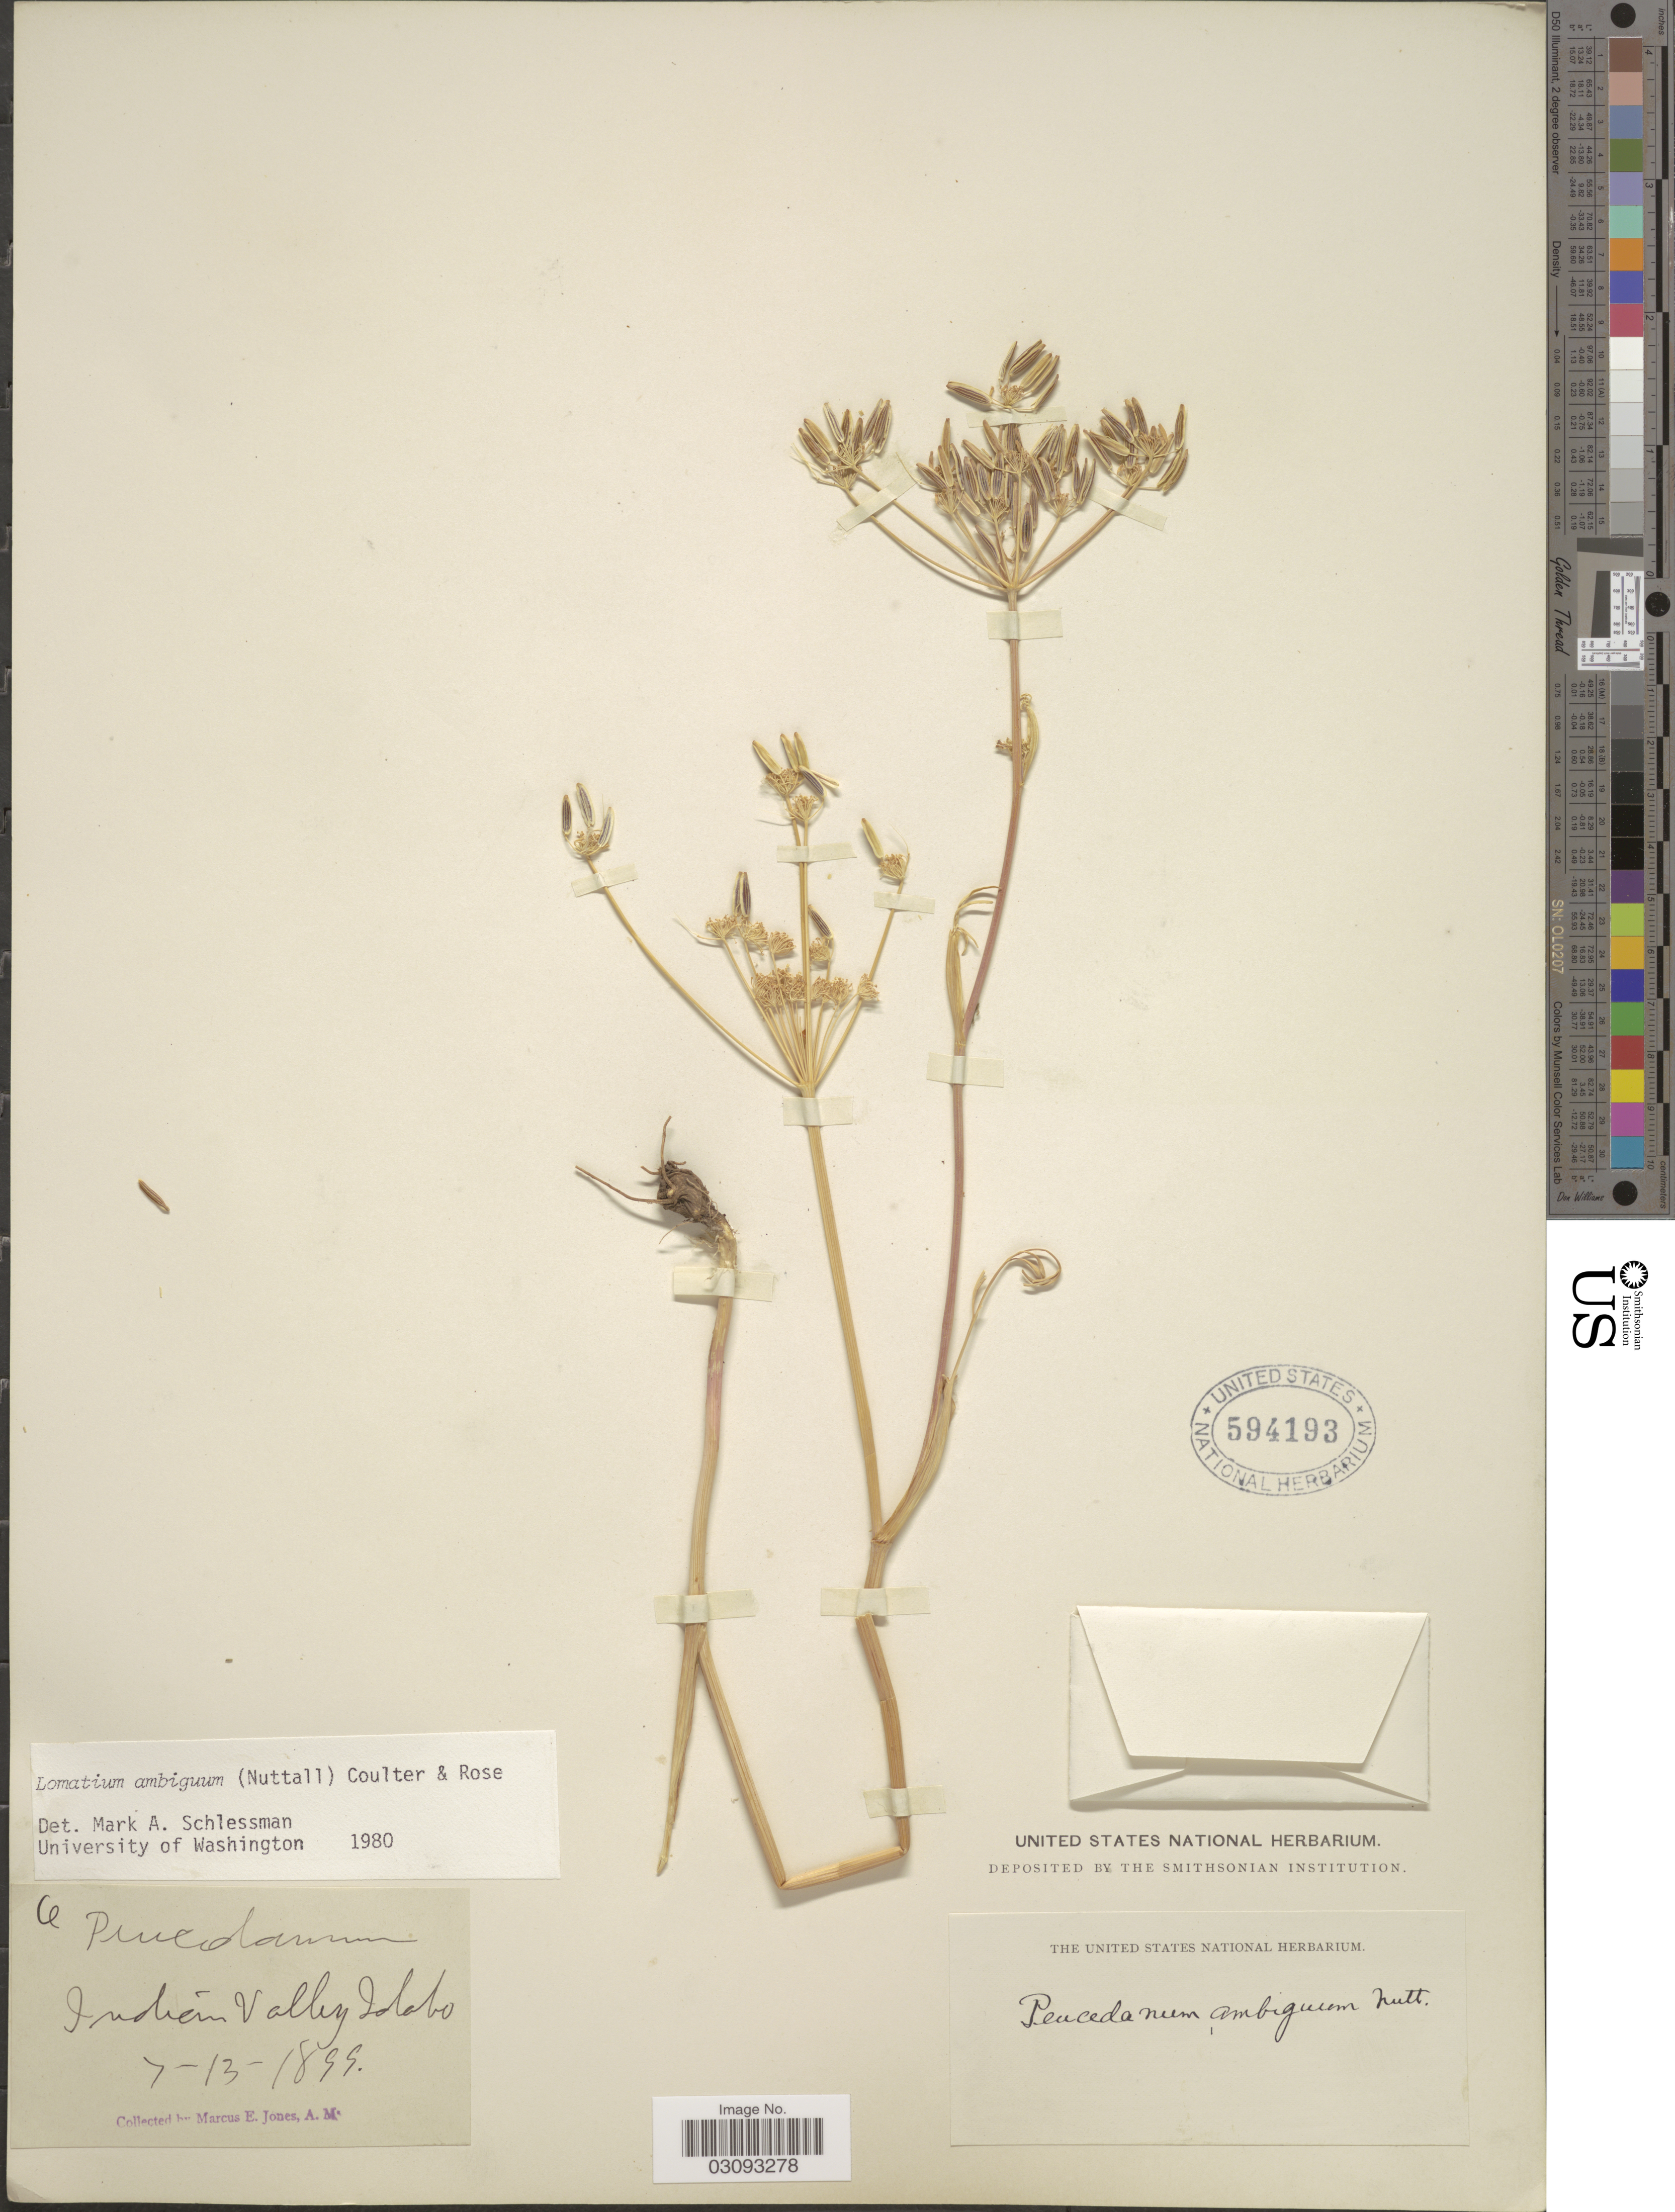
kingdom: Plantae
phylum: Tracheophyta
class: Magnoliopsida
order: Apiales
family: Apiaceae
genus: Lomatium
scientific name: Lomatium ambiguum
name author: (Nutt.) Coult. & Rose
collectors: M. E. Jones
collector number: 6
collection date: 1899-07-13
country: United States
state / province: Idaho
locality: Indian Valley.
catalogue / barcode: US 594193